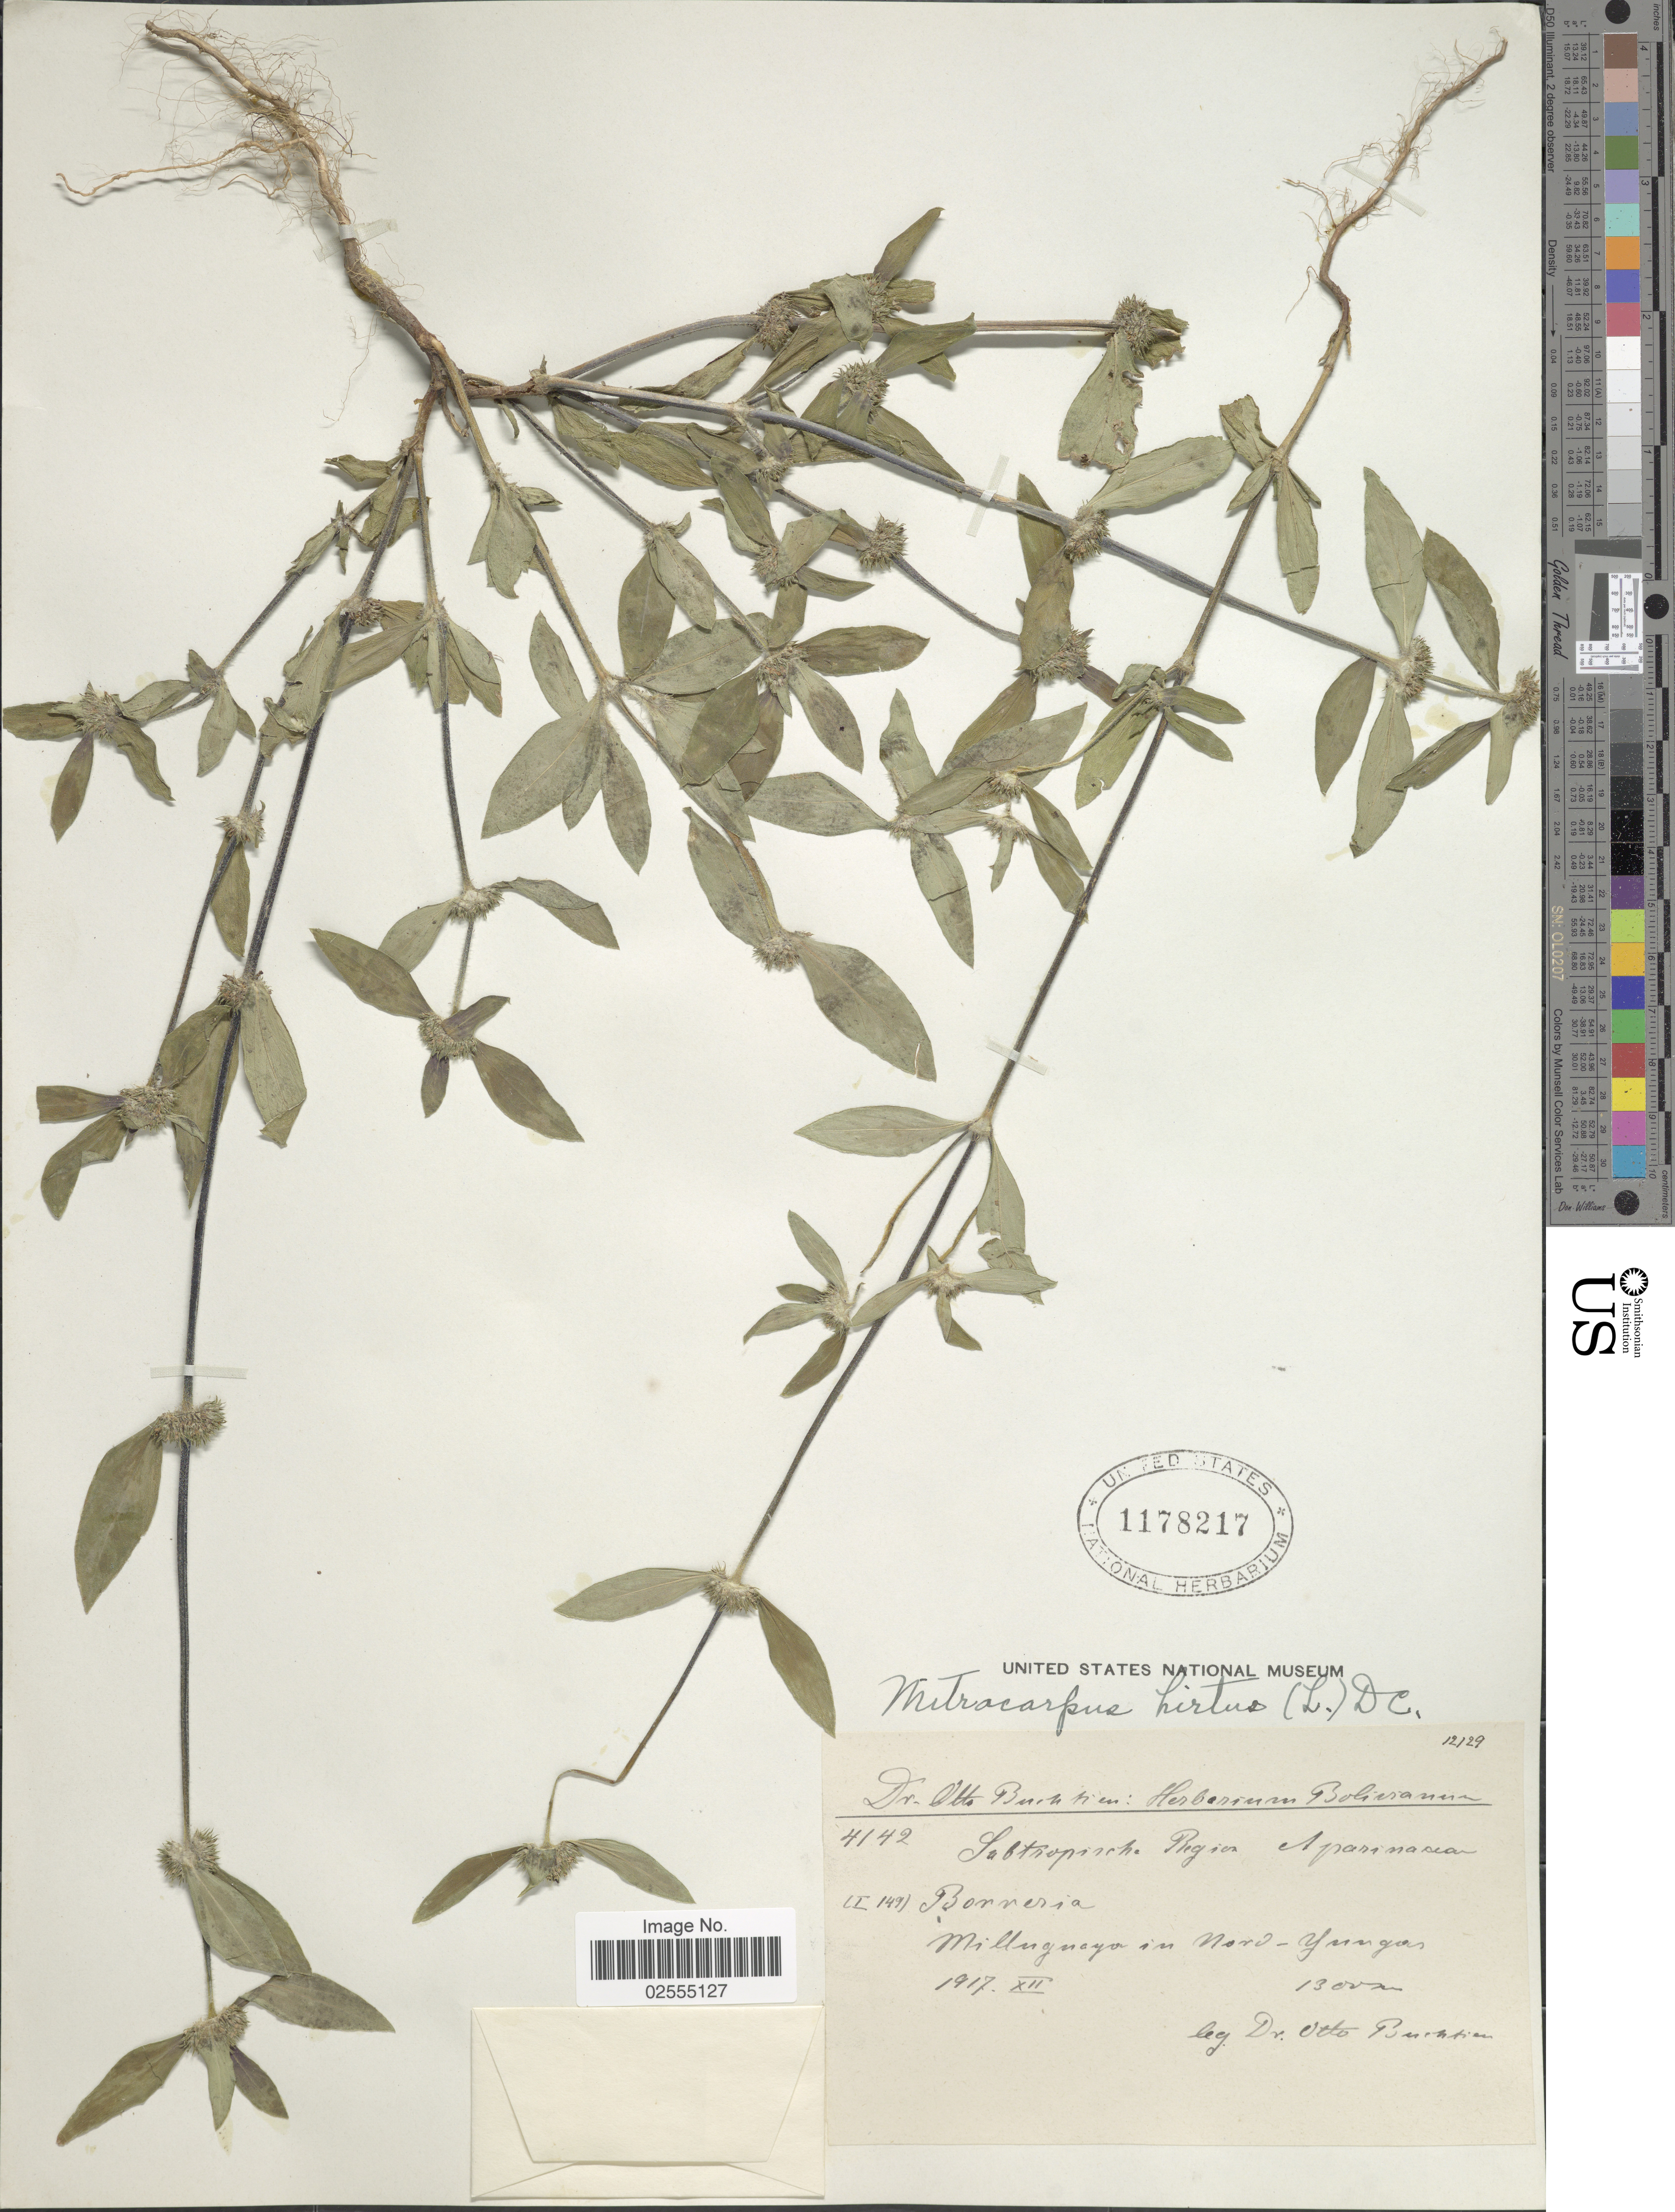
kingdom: Plantae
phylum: Tracheophyta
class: Magnoliopsida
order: Gentianales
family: Rubiaceae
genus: Mitracarpus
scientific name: Mitracarpus hirtus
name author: (L.) DC.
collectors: O. Buchtien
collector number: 4142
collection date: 1917-12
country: Bolivia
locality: Milluguaya in Nord-Yungas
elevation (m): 1300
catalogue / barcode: US 1178217